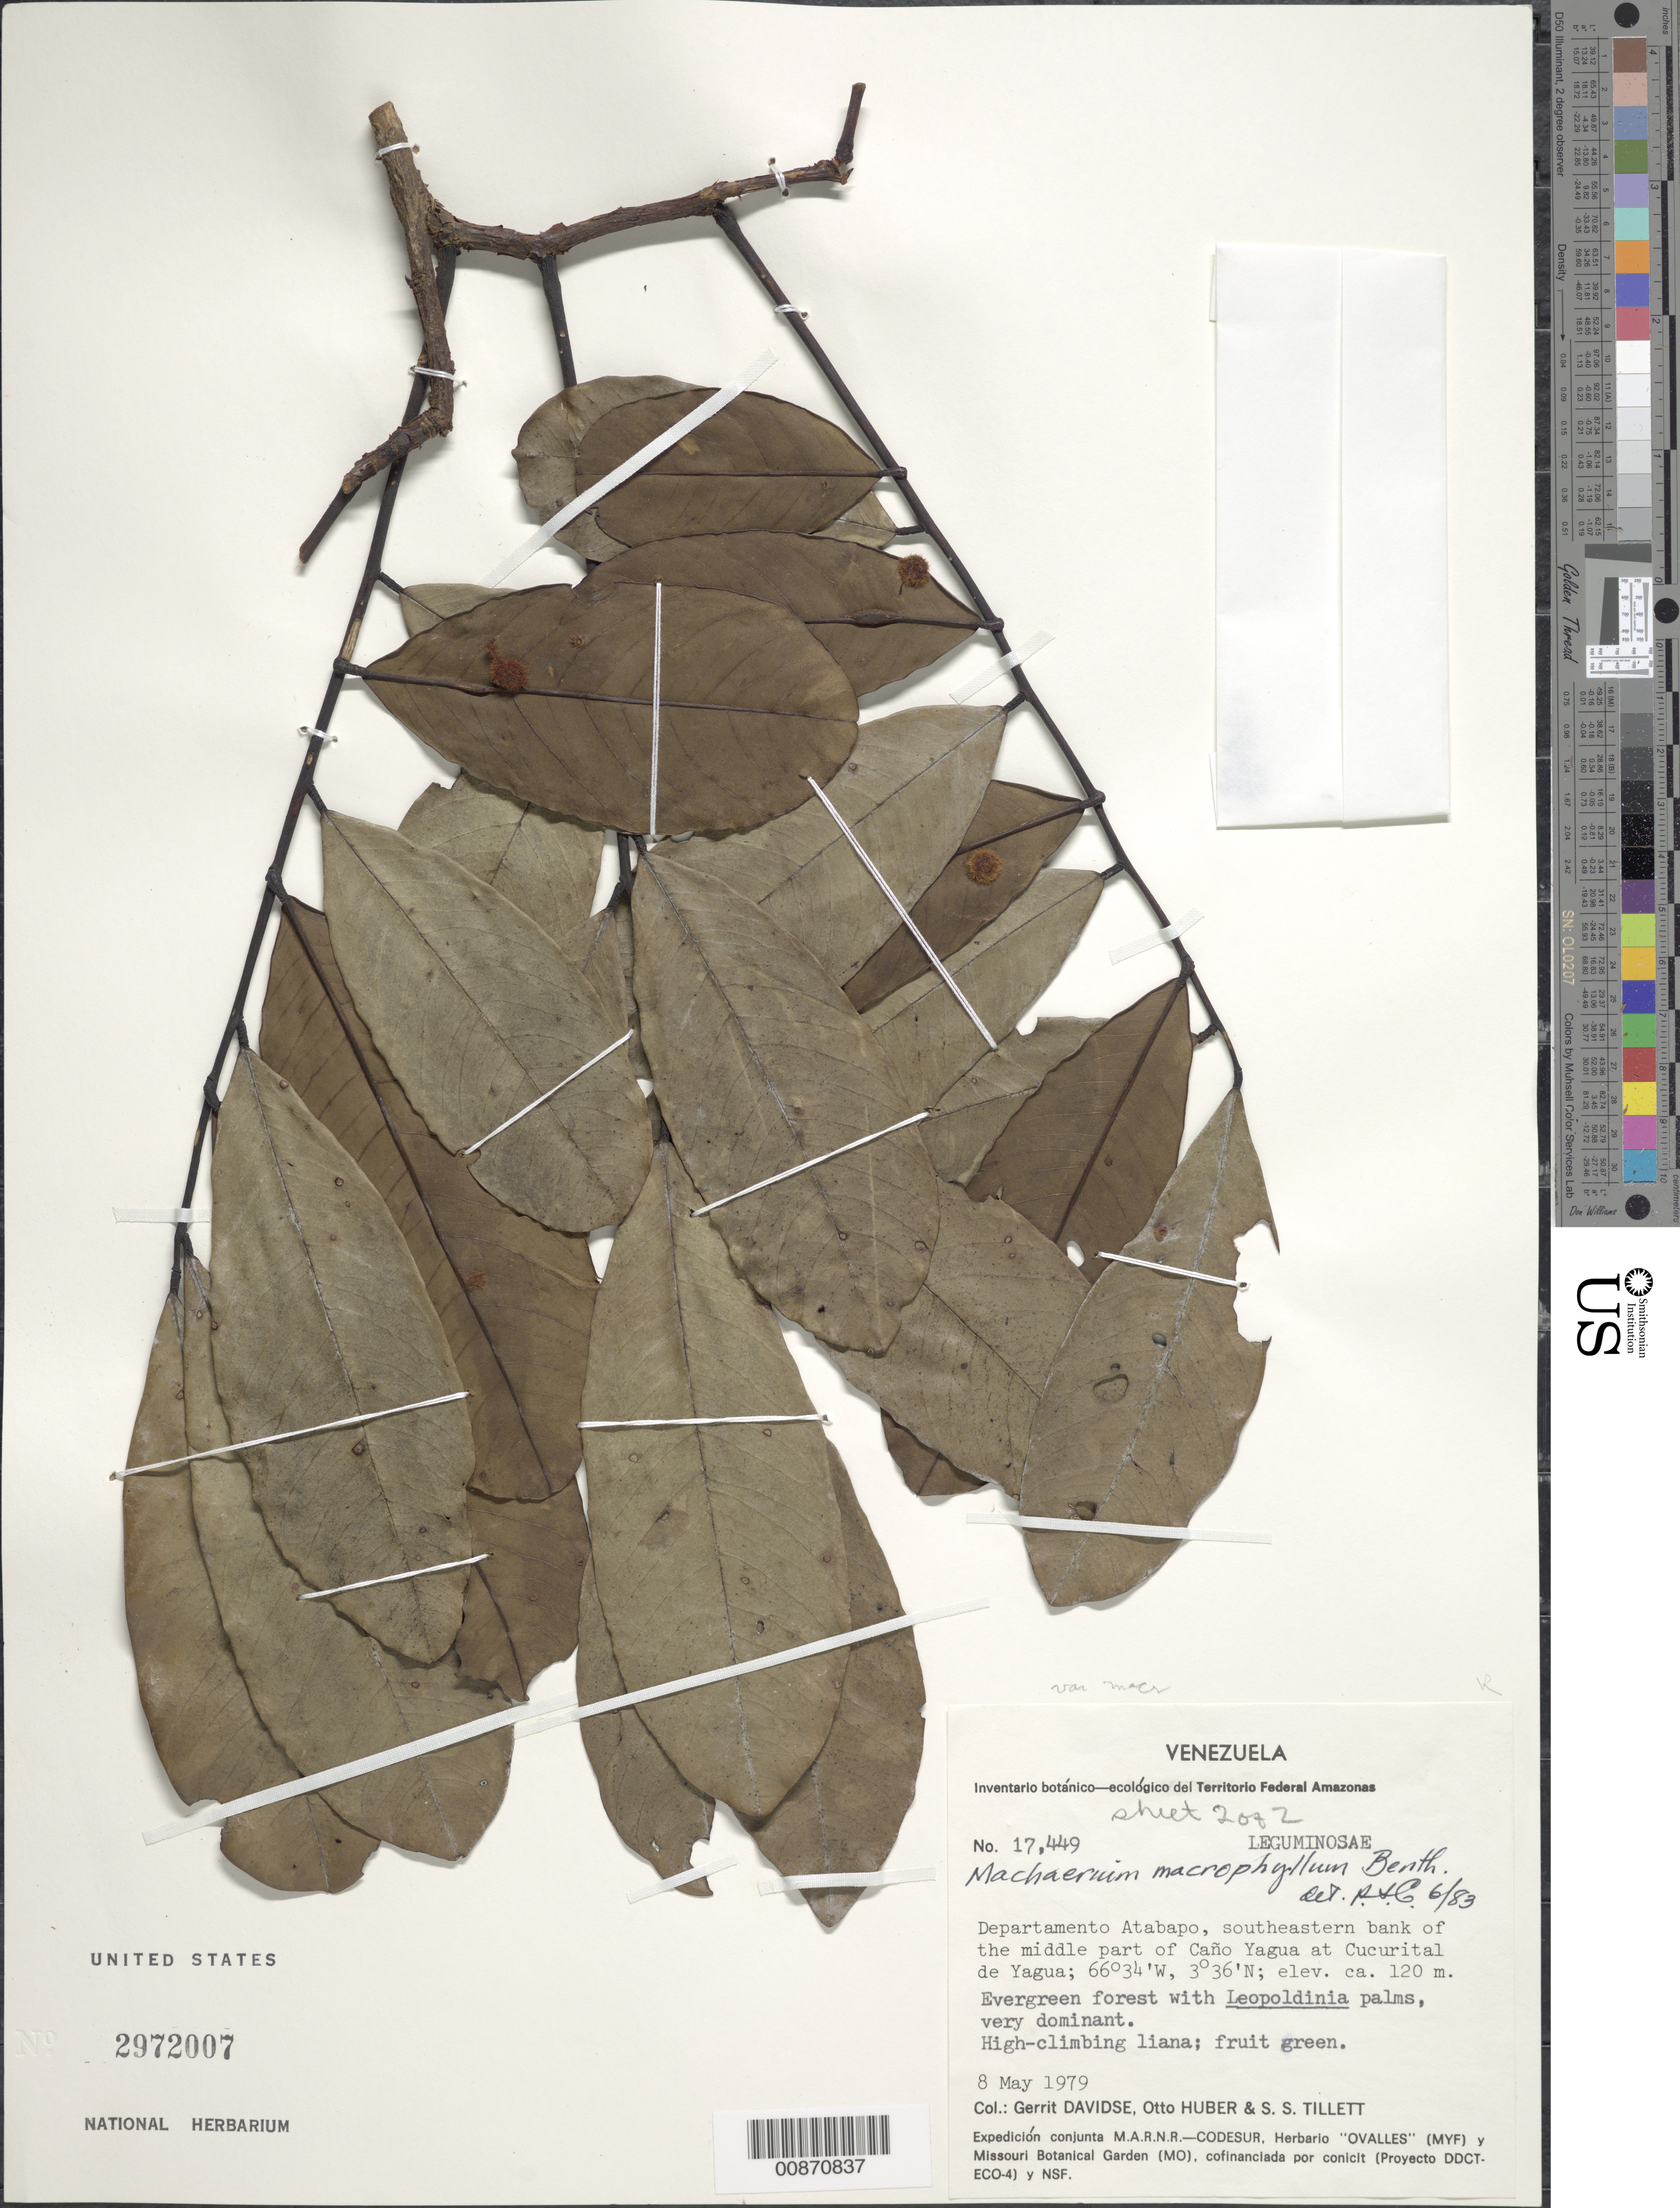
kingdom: Plantae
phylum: Tracheophyta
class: Magnoliopsida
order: Fabales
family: Fabaceae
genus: Machaerium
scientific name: Machaerium macrophyllum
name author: Benth.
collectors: G. Davidse, O. Huber & S. S. Tillett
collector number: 17449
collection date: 1979-05-08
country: Venezuela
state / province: Amazonas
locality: Ecologica del Territorio Federal Amazonas [unsure placement] Departamento Atabapo, southeastern bank of the middle part of Cano Yagua at Cucurital de Yagua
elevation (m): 120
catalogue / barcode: US 2972007